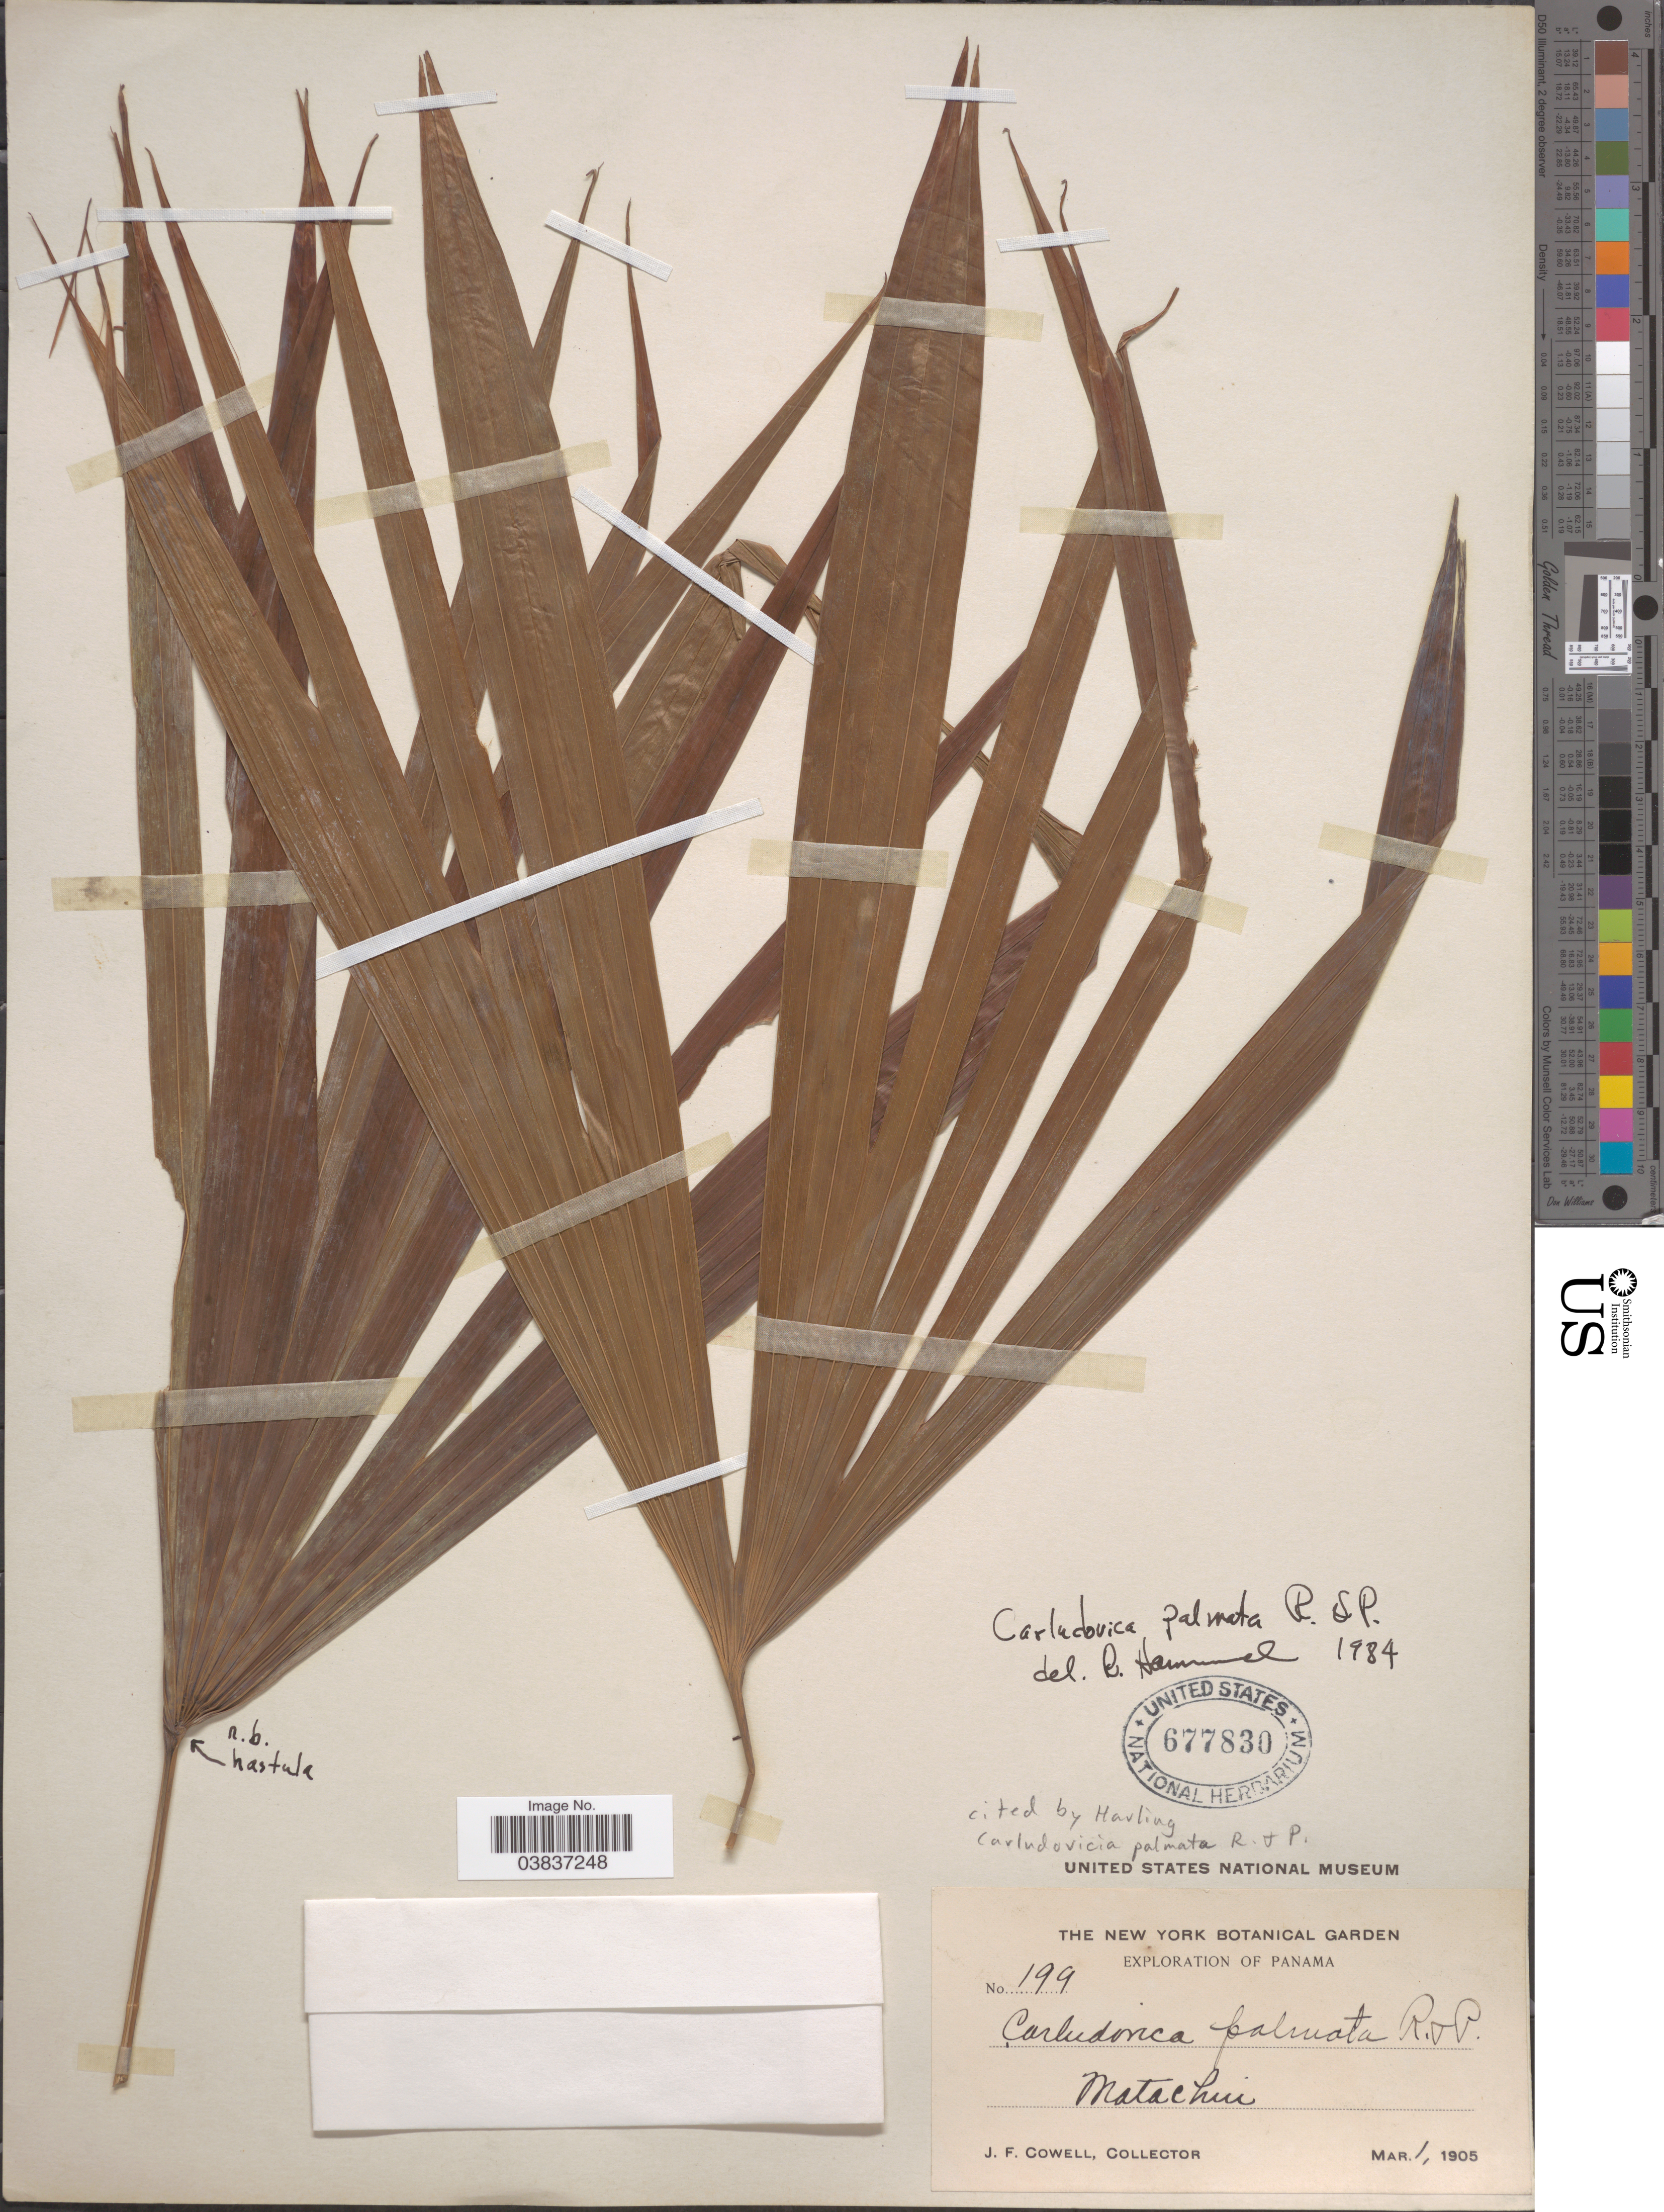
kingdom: Plantae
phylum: Tracheophyta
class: Liliopsida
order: Pandanales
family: Cyclanthaceae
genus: Carludovica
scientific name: Carludovica palmata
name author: Ruiz & Pav.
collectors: J. F. Cowell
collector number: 199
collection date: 1905-03-01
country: Panama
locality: Matachui.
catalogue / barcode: US 677830